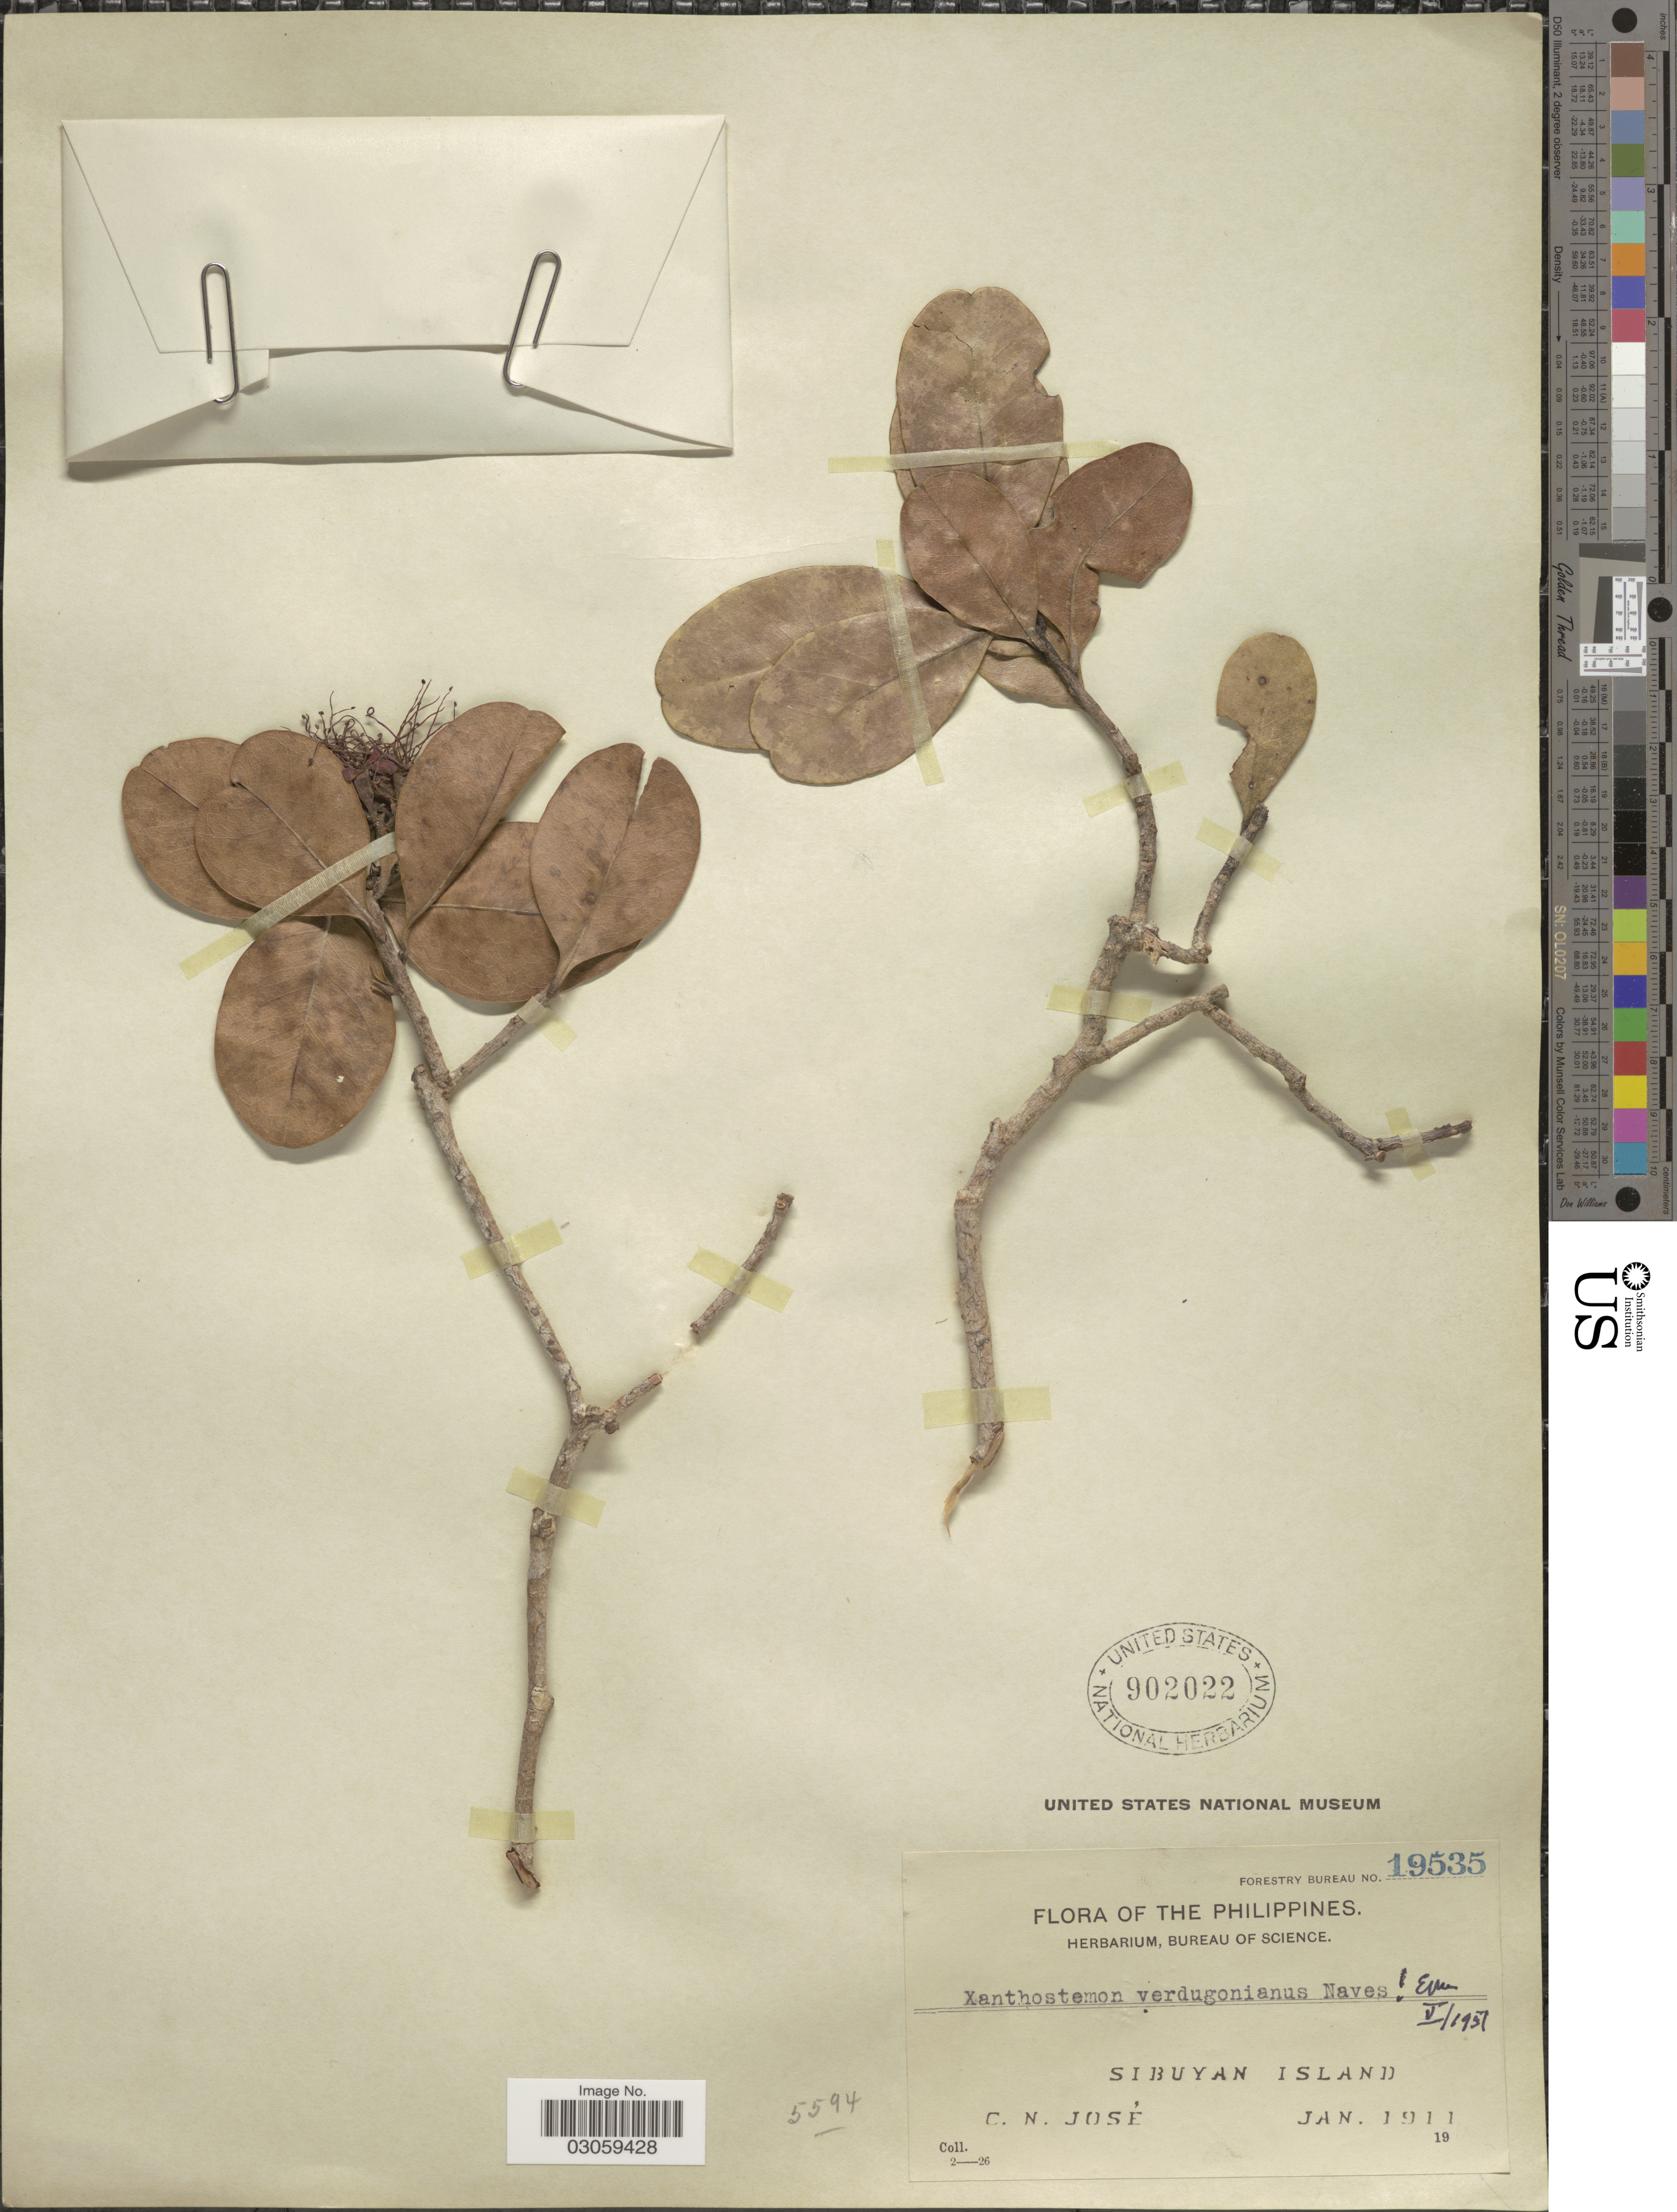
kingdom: Plantae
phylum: Tracheophyta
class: Magnoliopsida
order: Myrtales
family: Myrtaceae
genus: Xanthostemon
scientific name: Xanthostemon verdugonianus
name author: Náves ex Fern.-Vill.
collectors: C. Jose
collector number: Forestry Bureau 19535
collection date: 1911-01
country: Philippines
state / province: Western Visayas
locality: Sibuyan Island.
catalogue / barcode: US 902022